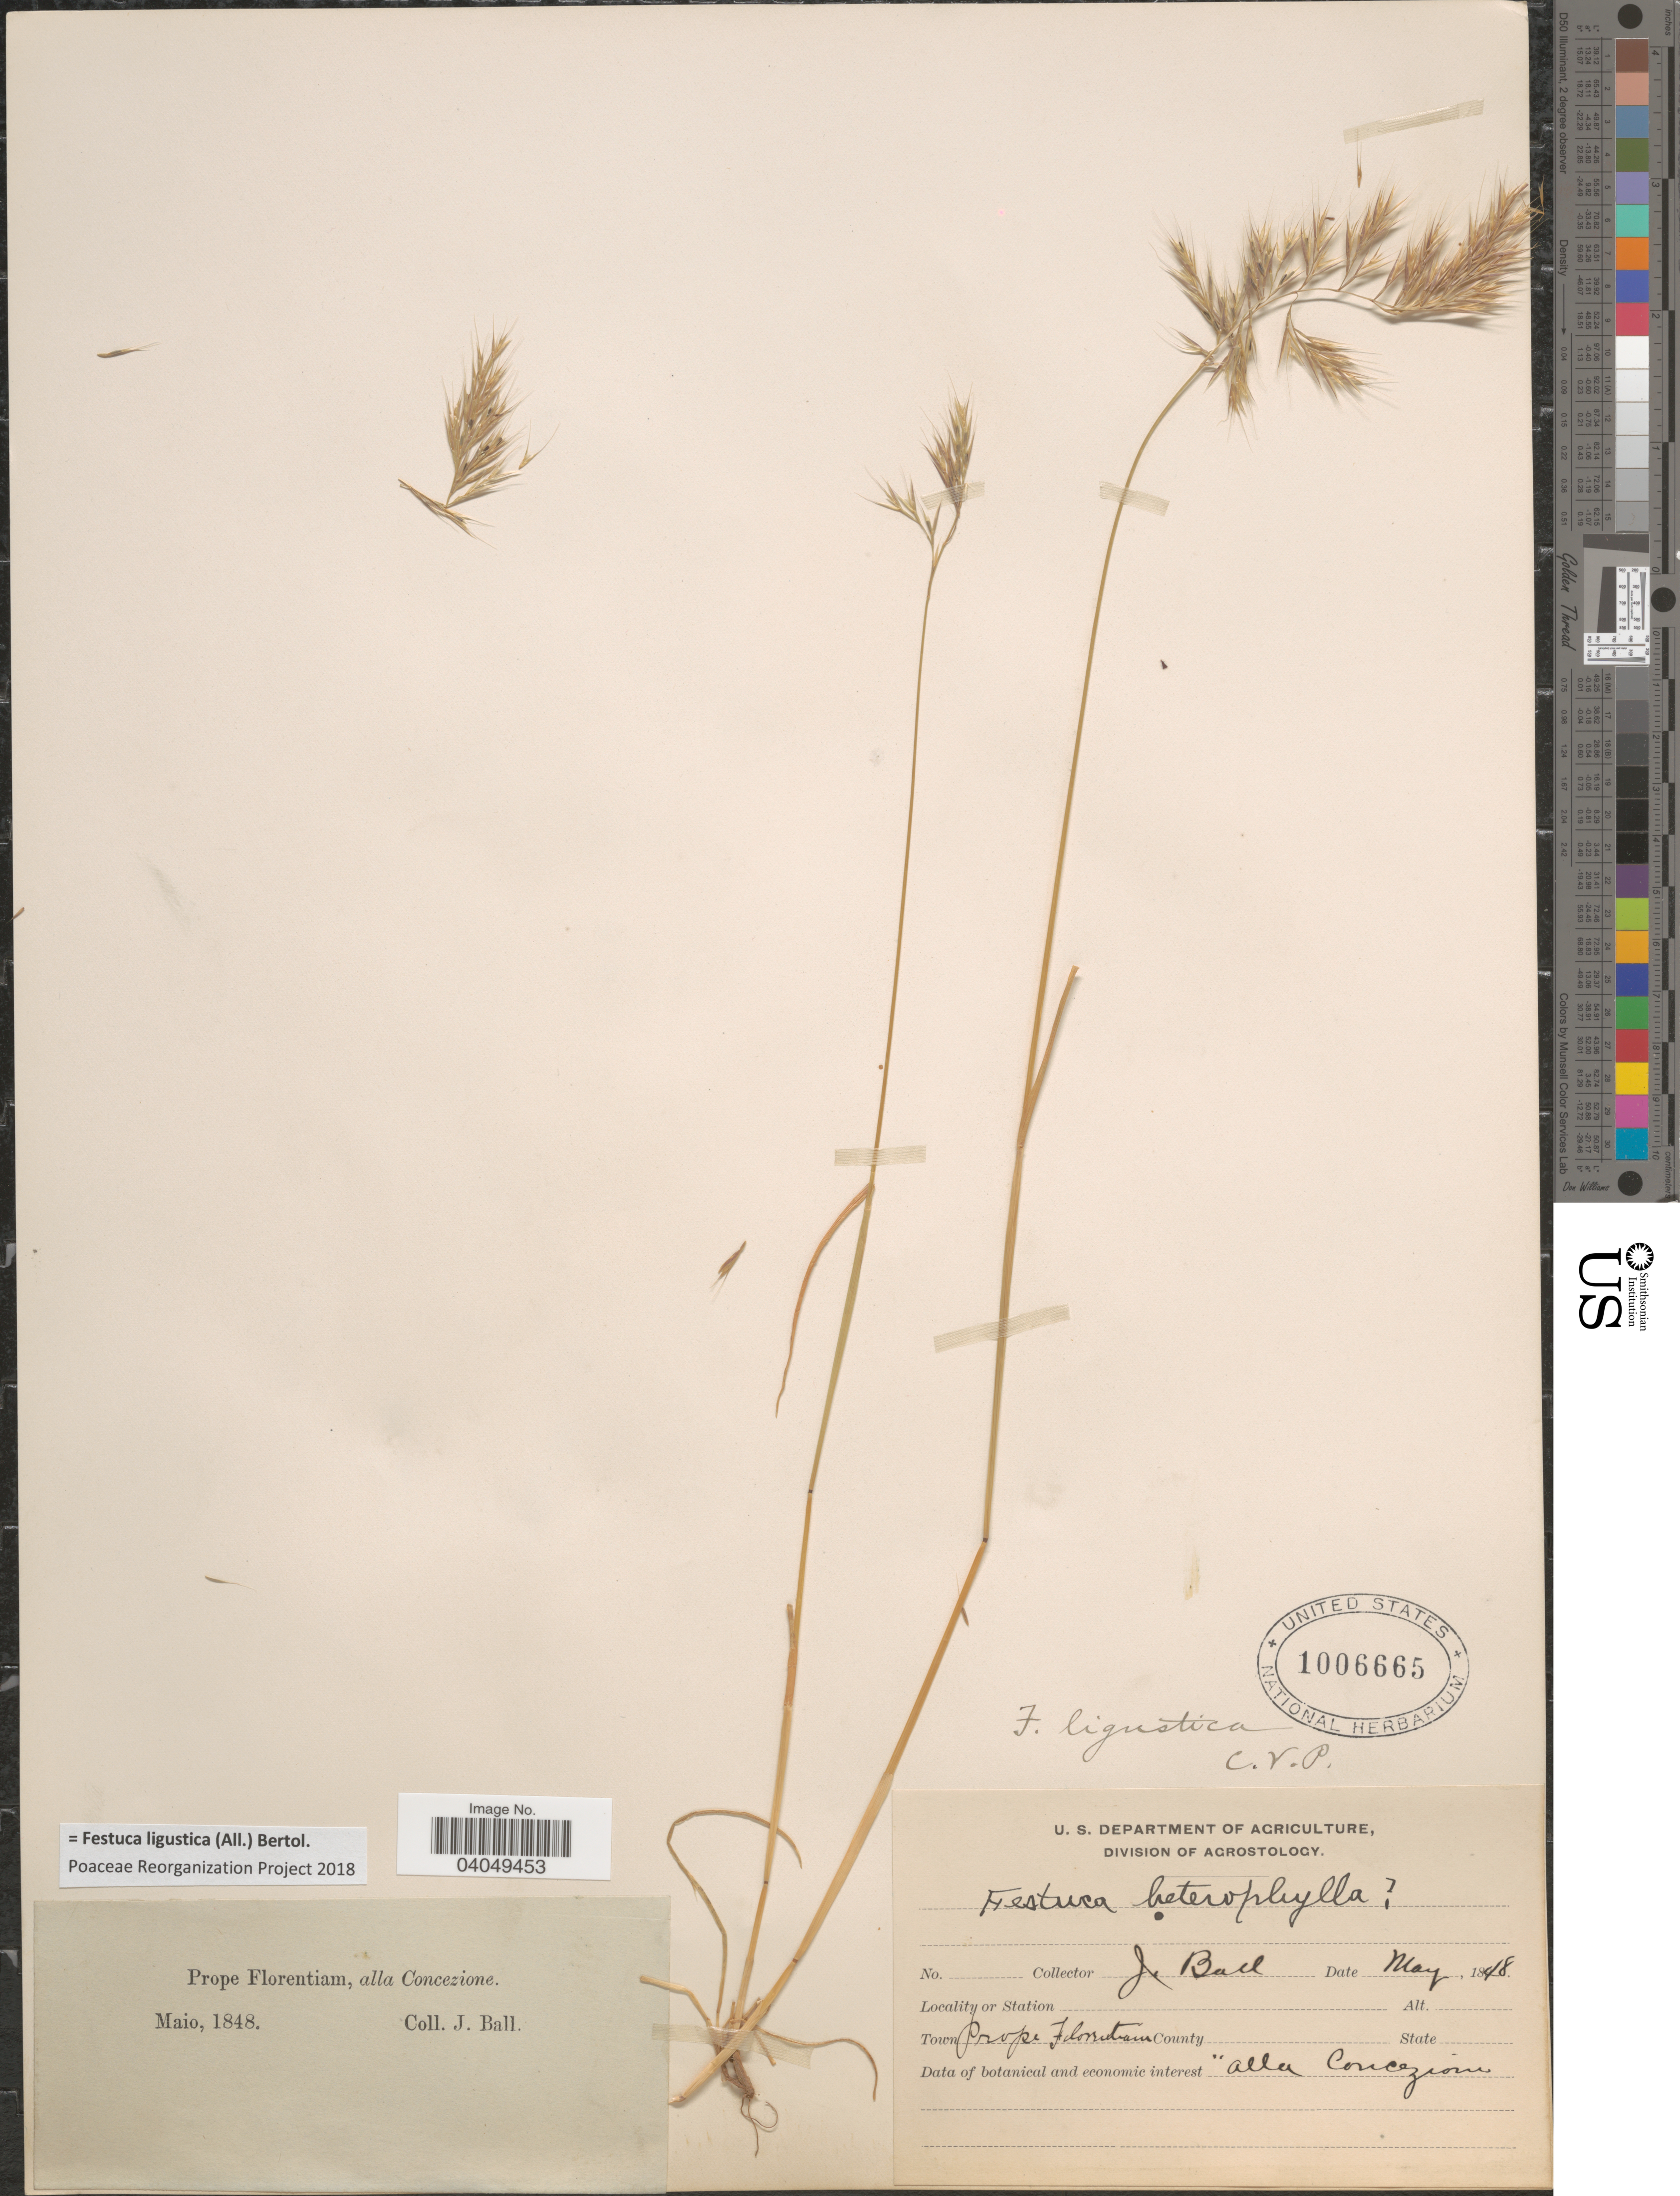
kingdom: Plantae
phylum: Tracheophyta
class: Liliopsida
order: Poales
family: Poaceae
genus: Festuca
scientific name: Festuca ligustica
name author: (All.) Bertol.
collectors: J. Ball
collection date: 1848-05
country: Italy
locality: Town Prope Florentiam, alla Concezione.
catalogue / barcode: US 1006665